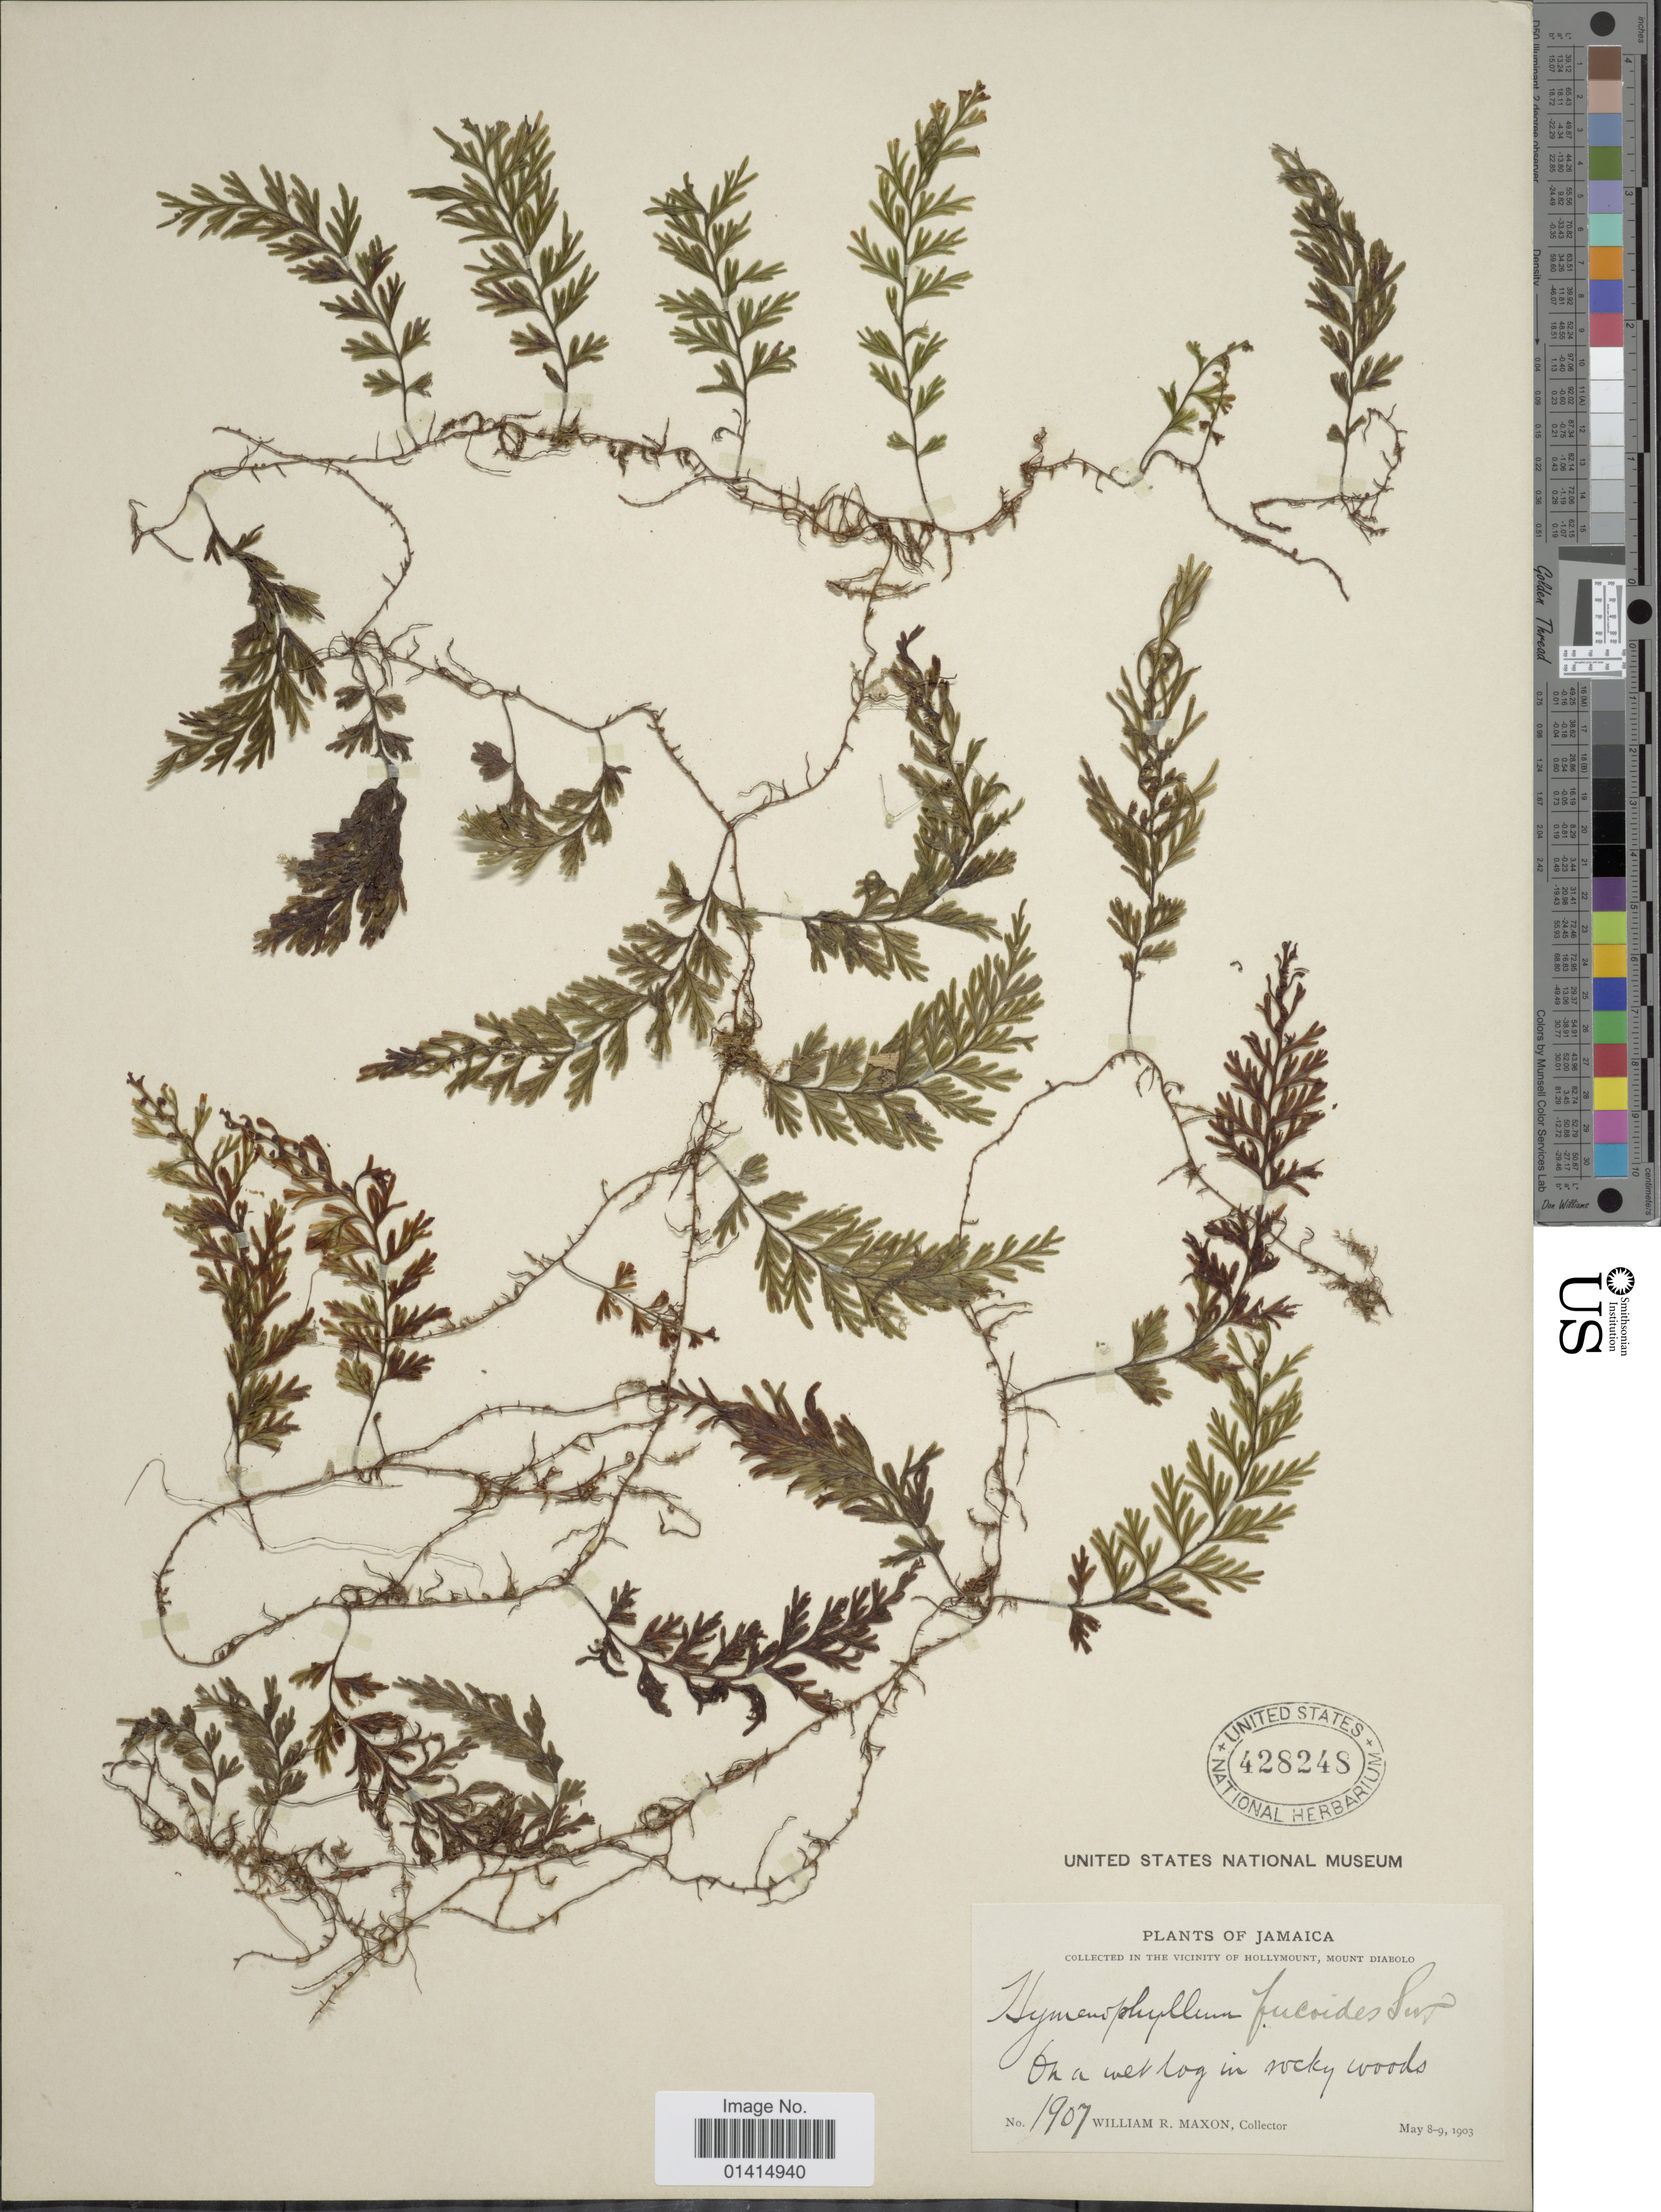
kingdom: Plantae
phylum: Tracheophyta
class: Polypodiopsida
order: Hymenophyllales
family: Hymenophyllaceae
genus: Hymenophyllum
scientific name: Hymenophyllum fucoides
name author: (Sw.) Sw.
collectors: W. R. Maxon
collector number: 1907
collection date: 1903-05-08/1903-05-09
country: Jamaica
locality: In the Vicinity of Hollymount, Mount Diabolo, on a wet log in rocky woods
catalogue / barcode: US 428248